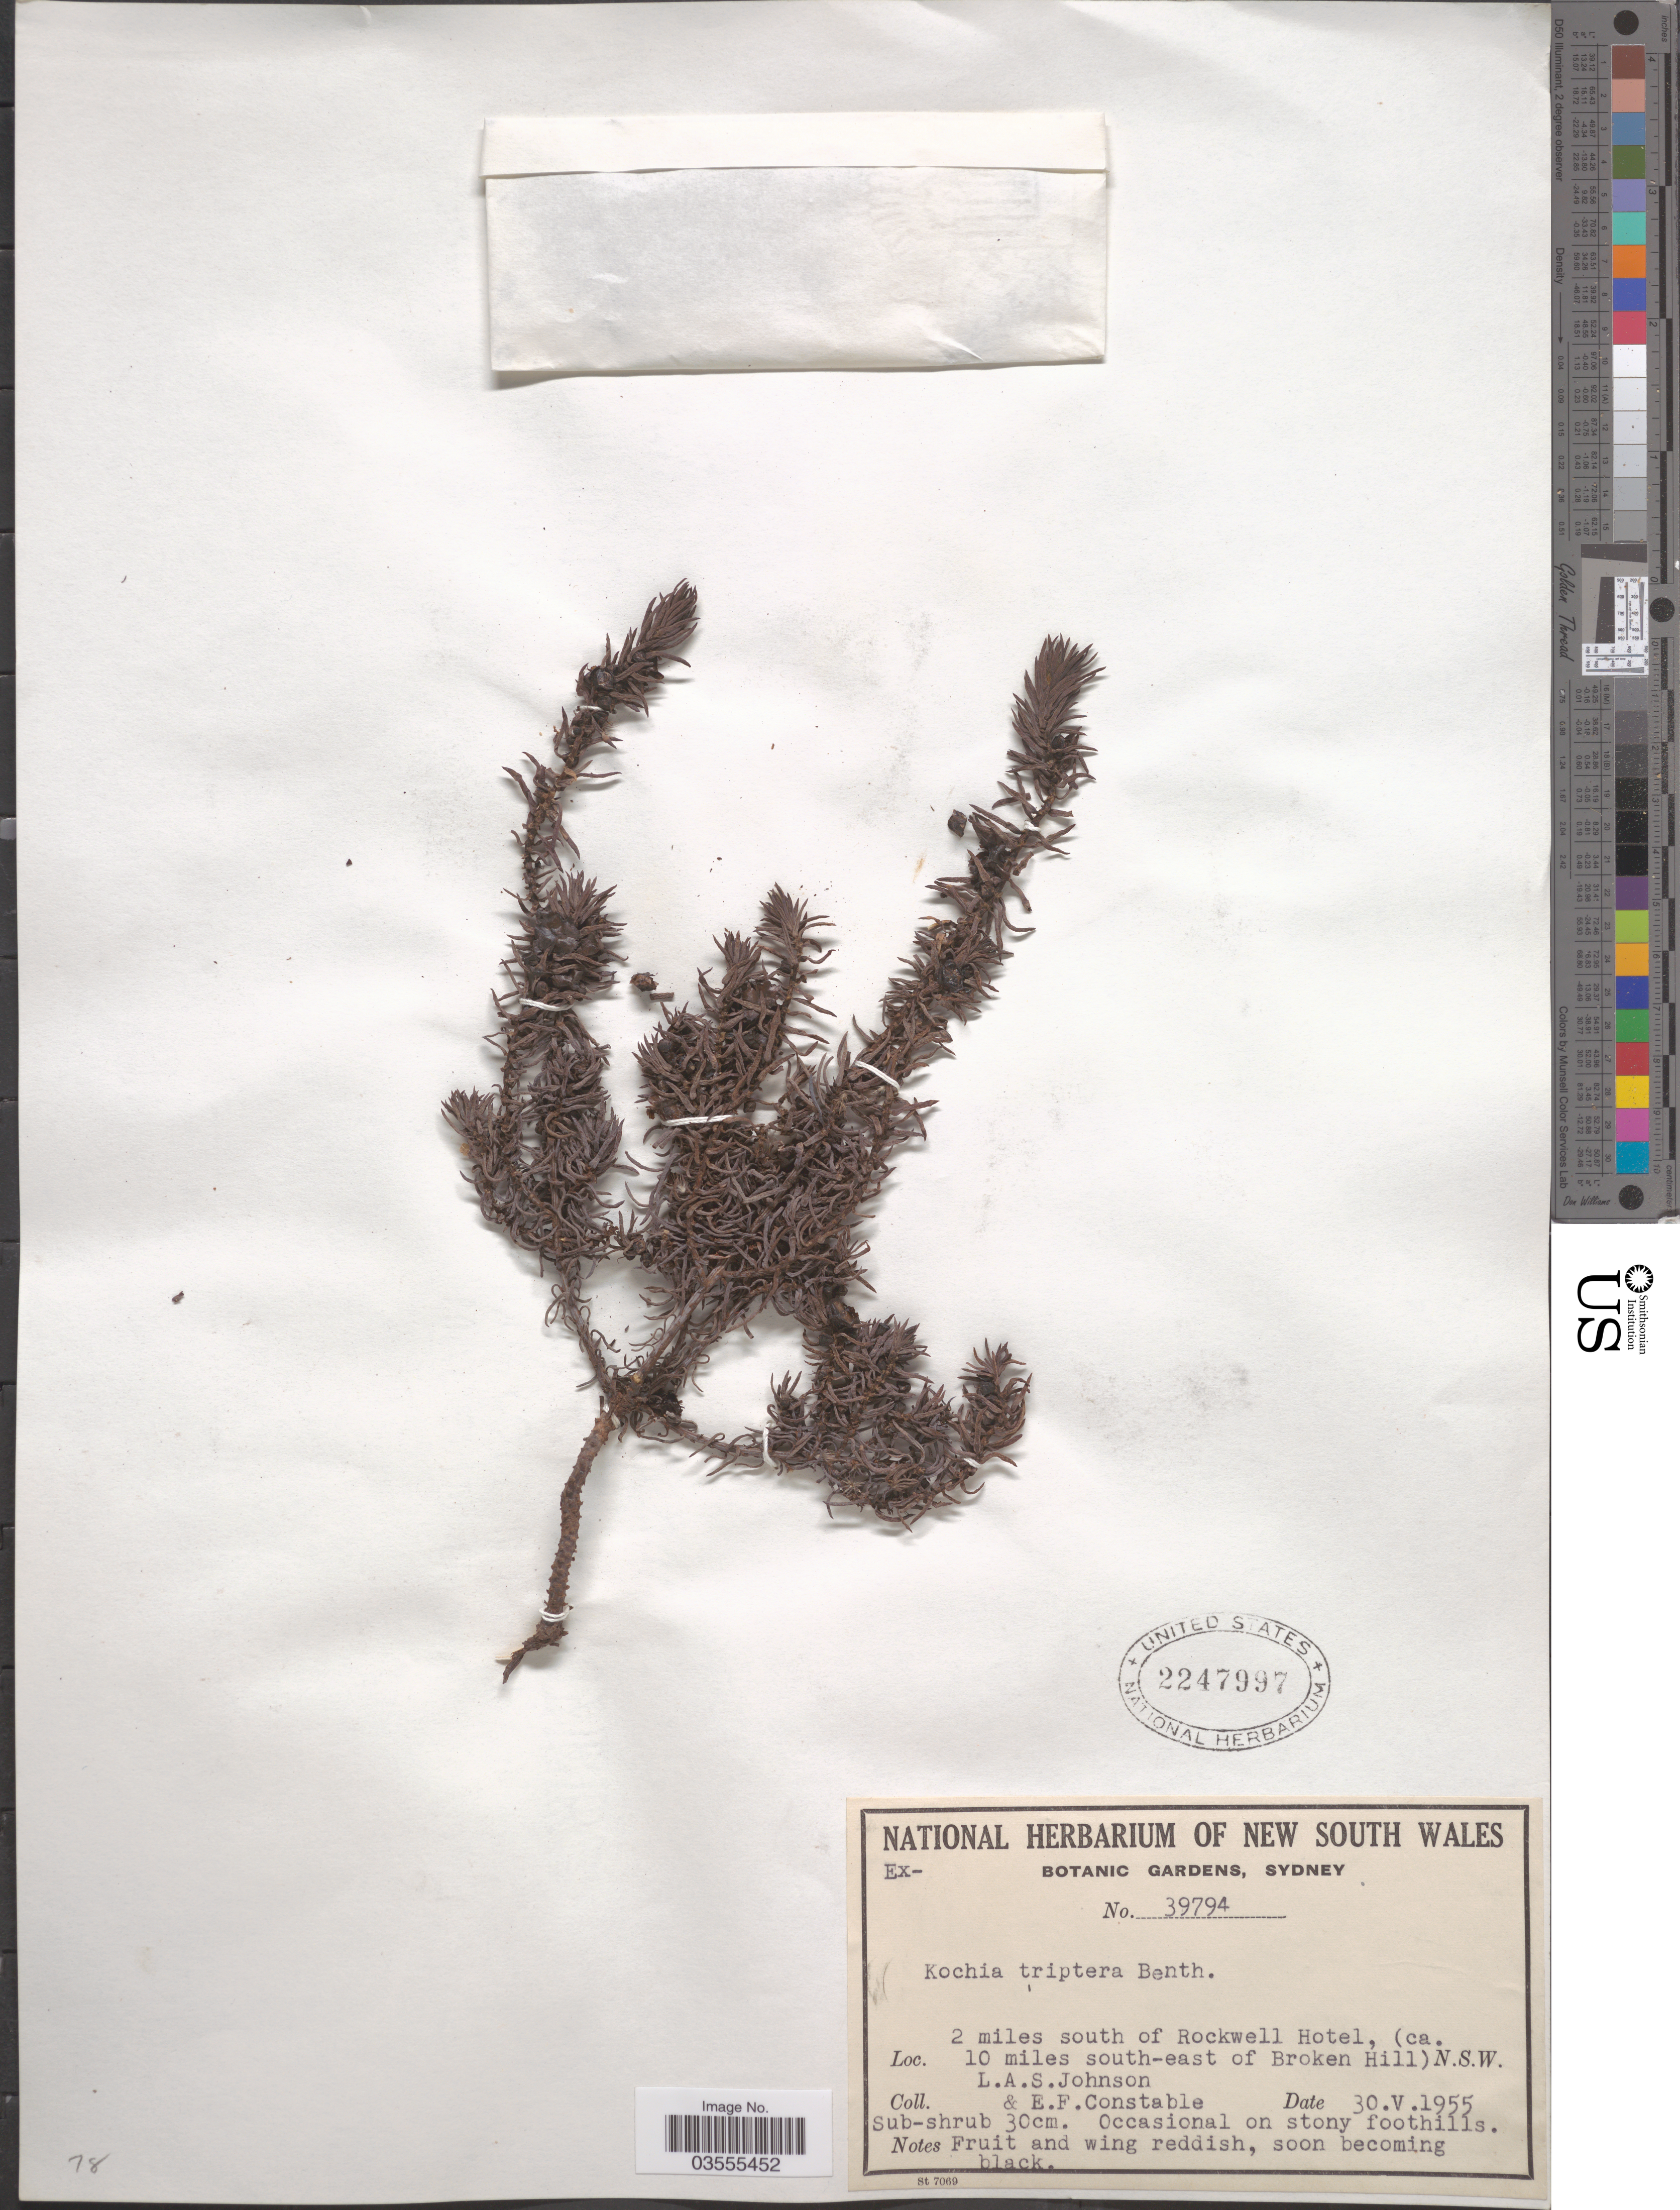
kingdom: Plantae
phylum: Tracheophyta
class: Magnoliopsida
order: Caryophyllales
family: Amaranthaceae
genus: Maireana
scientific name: Maireana triptera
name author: (Benth.) Paul G. Wilson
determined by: Wilson, Paul G.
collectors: L. A. S. Johnson & E. F. Constable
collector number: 39794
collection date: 1955-05-30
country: Australia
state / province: New South Wales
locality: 2 miles south of Rockwell Hotel, (ca. 10 miles south-east of Broken Hill).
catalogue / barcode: US 2247997